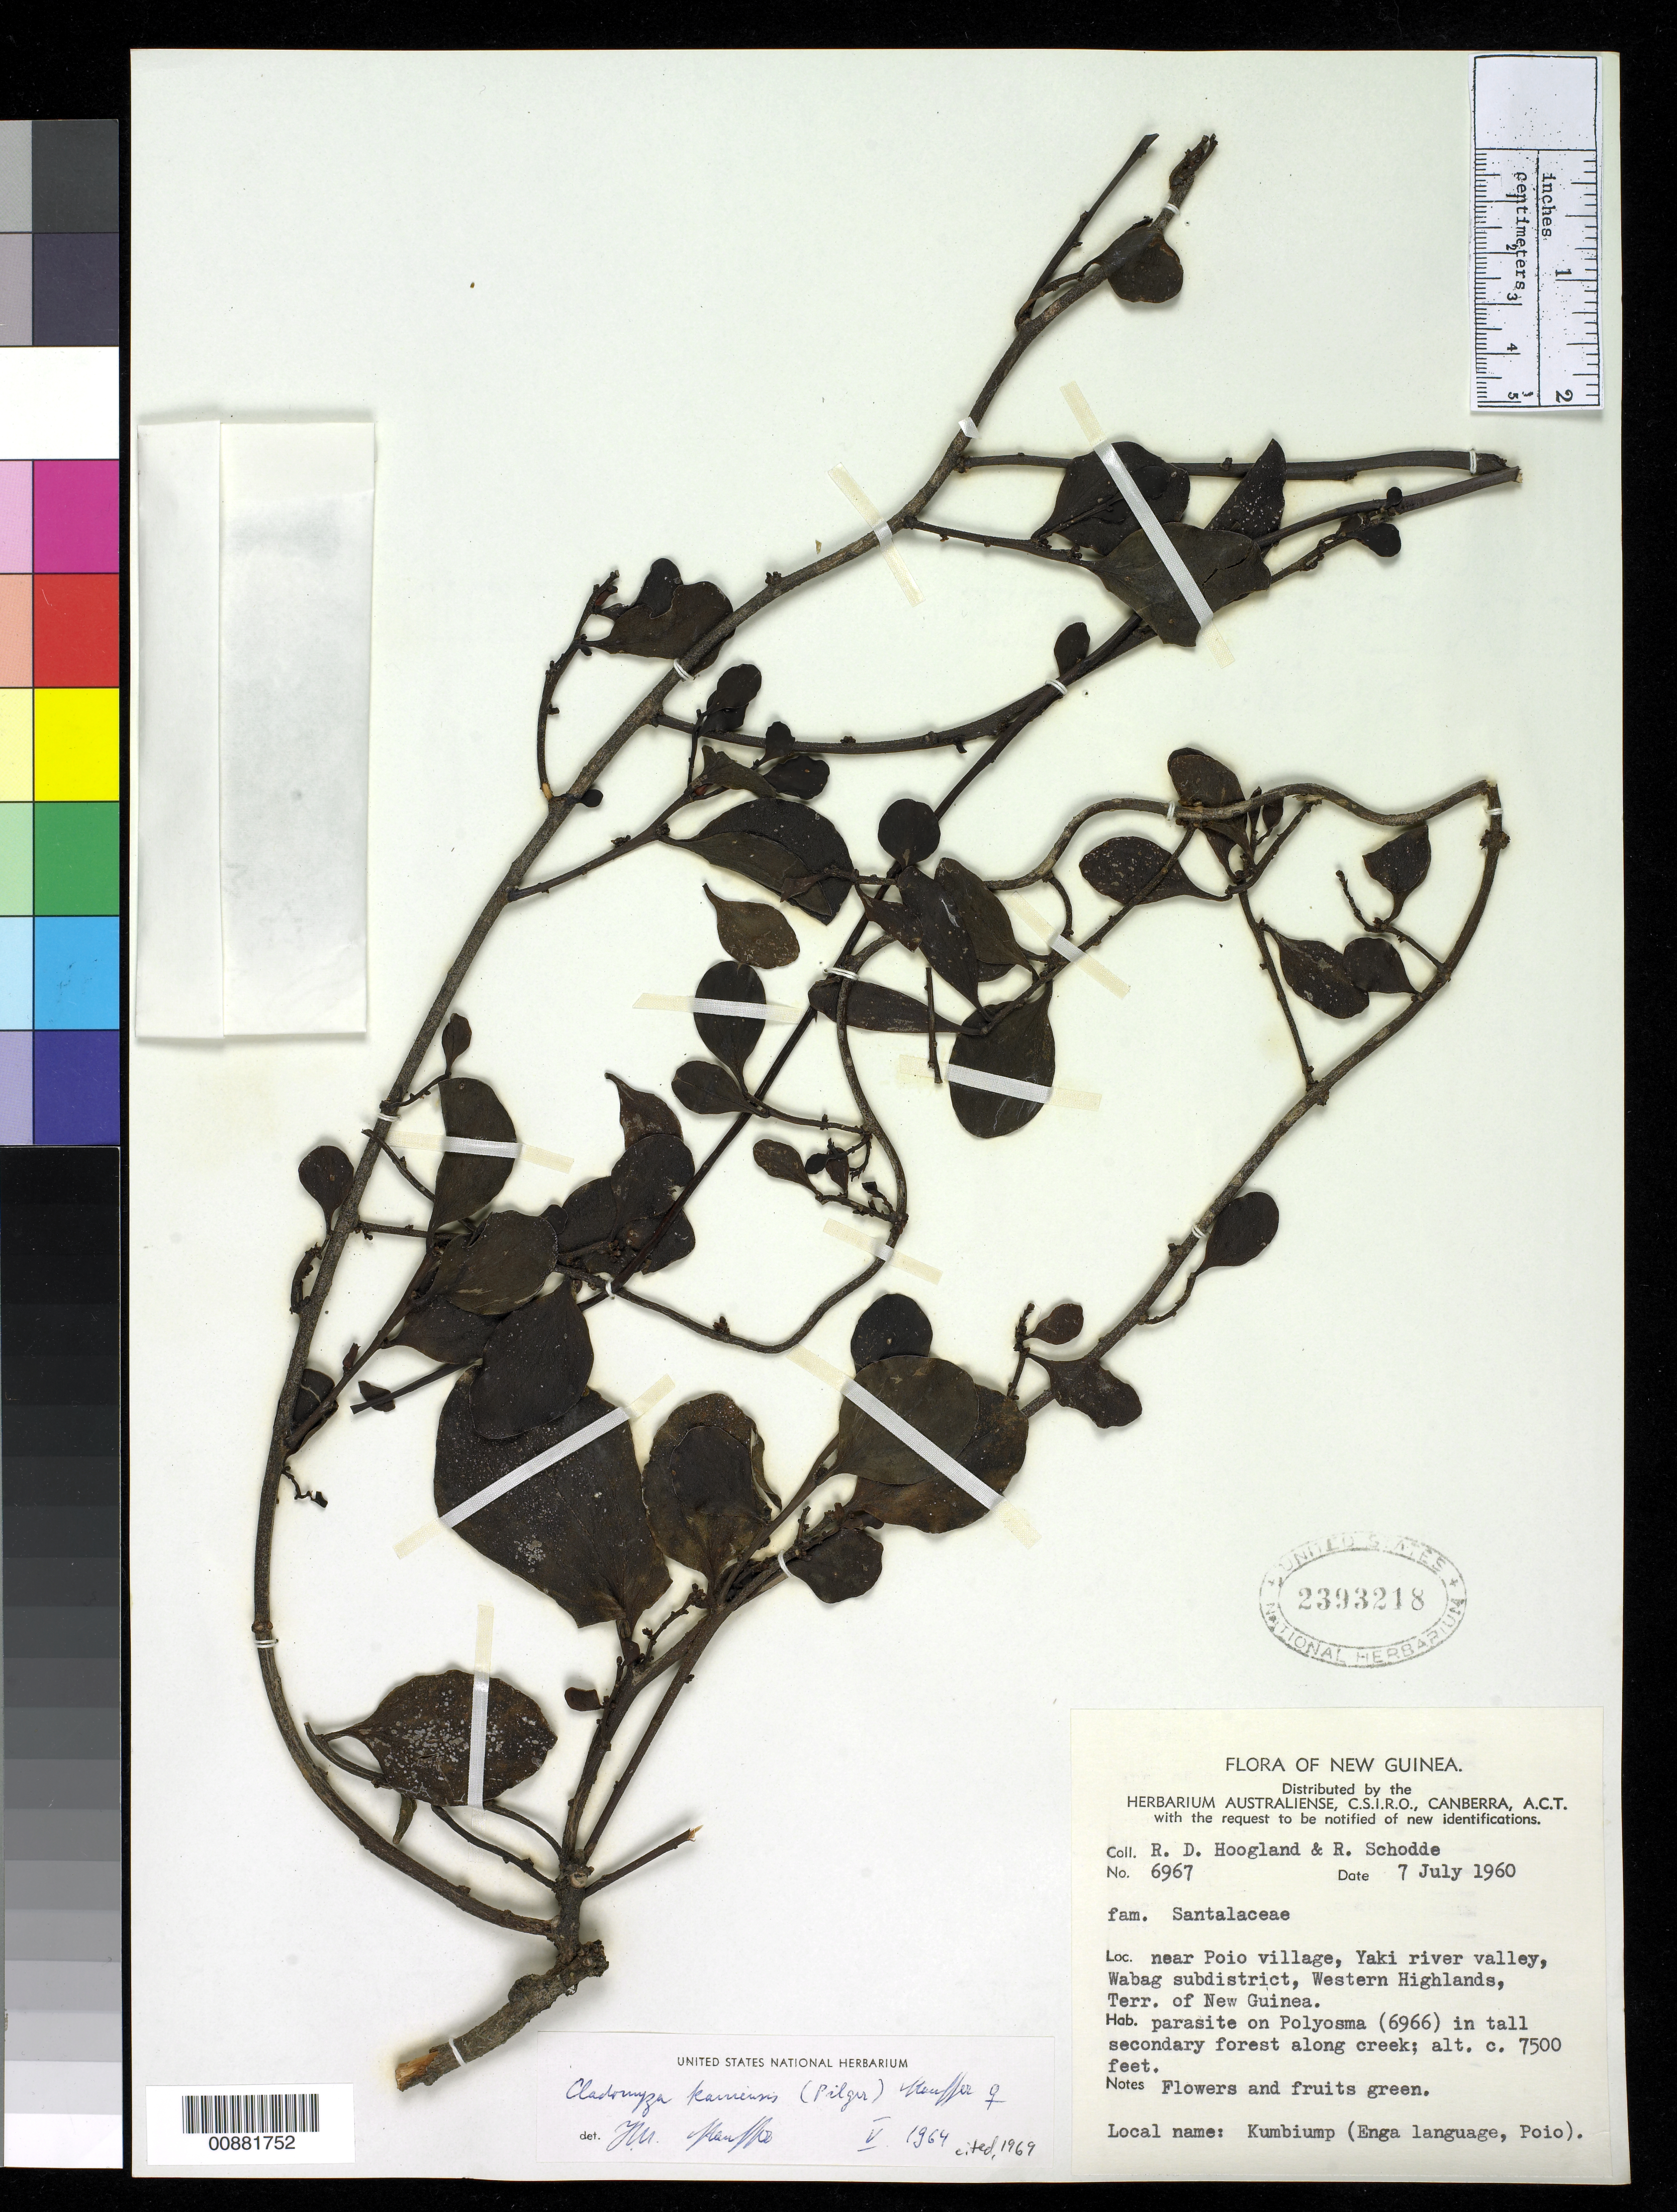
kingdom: Plantae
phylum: Tracheophyta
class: Magnoliopsida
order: Santalales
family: Amphorogynaceae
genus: Dendromyza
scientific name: Dendromyza kaniensis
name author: (Pilg.) Byng & Christenh.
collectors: R. D. Hoogland & R. Schodde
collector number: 6967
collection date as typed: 07 Jul 1960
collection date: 1960-07-07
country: Papua New Guinea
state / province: Enga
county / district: Wabag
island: New Guinea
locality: near Poio village, Yaki river valley, Wabag subdistrict, Western Highlands, Terr. Of New Guinea.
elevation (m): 2286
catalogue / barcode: US 2393218